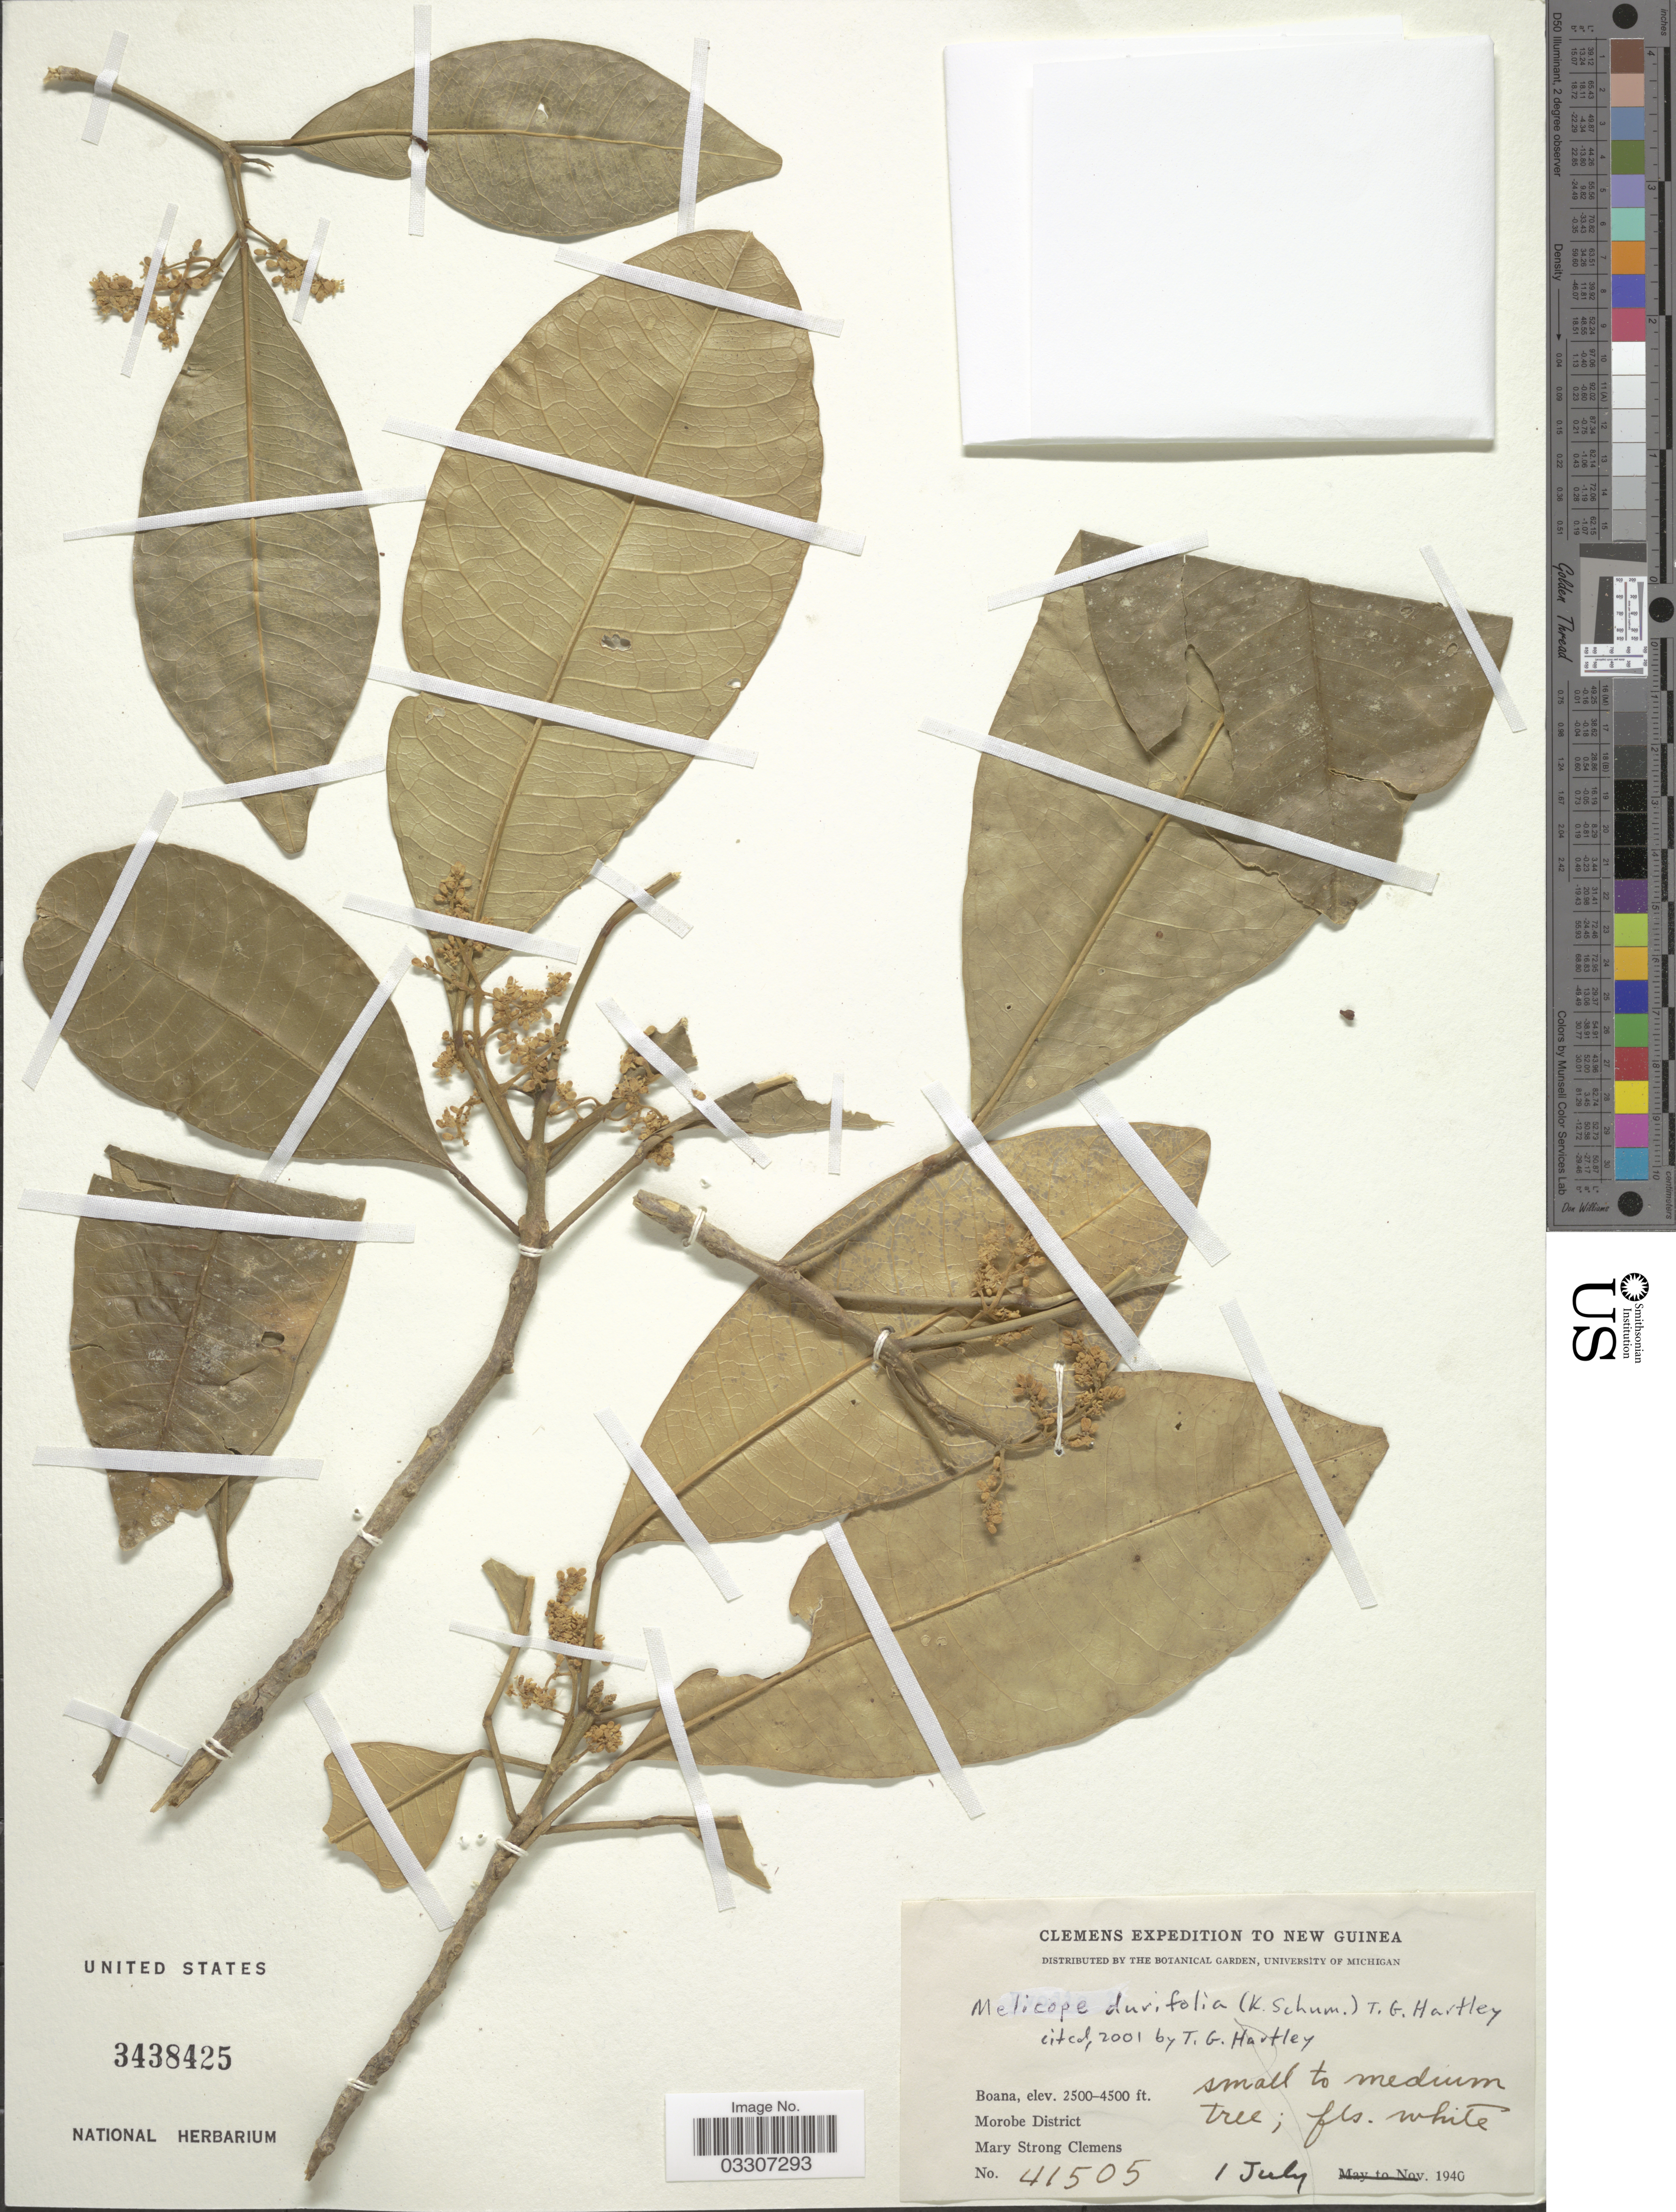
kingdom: Plantae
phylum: Tracheophyta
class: Magnoliopsida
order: Sapindales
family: Rutaceae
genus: Melicope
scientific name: Melicope durifolia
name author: (K. Schum.) T.G. Hartley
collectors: M. S. Clemens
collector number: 41505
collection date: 1940-07-01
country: Papua New Guinea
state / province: Morobe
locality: New Guinea. Boana. Morobe District.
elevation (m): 762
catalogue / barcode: US 3438425